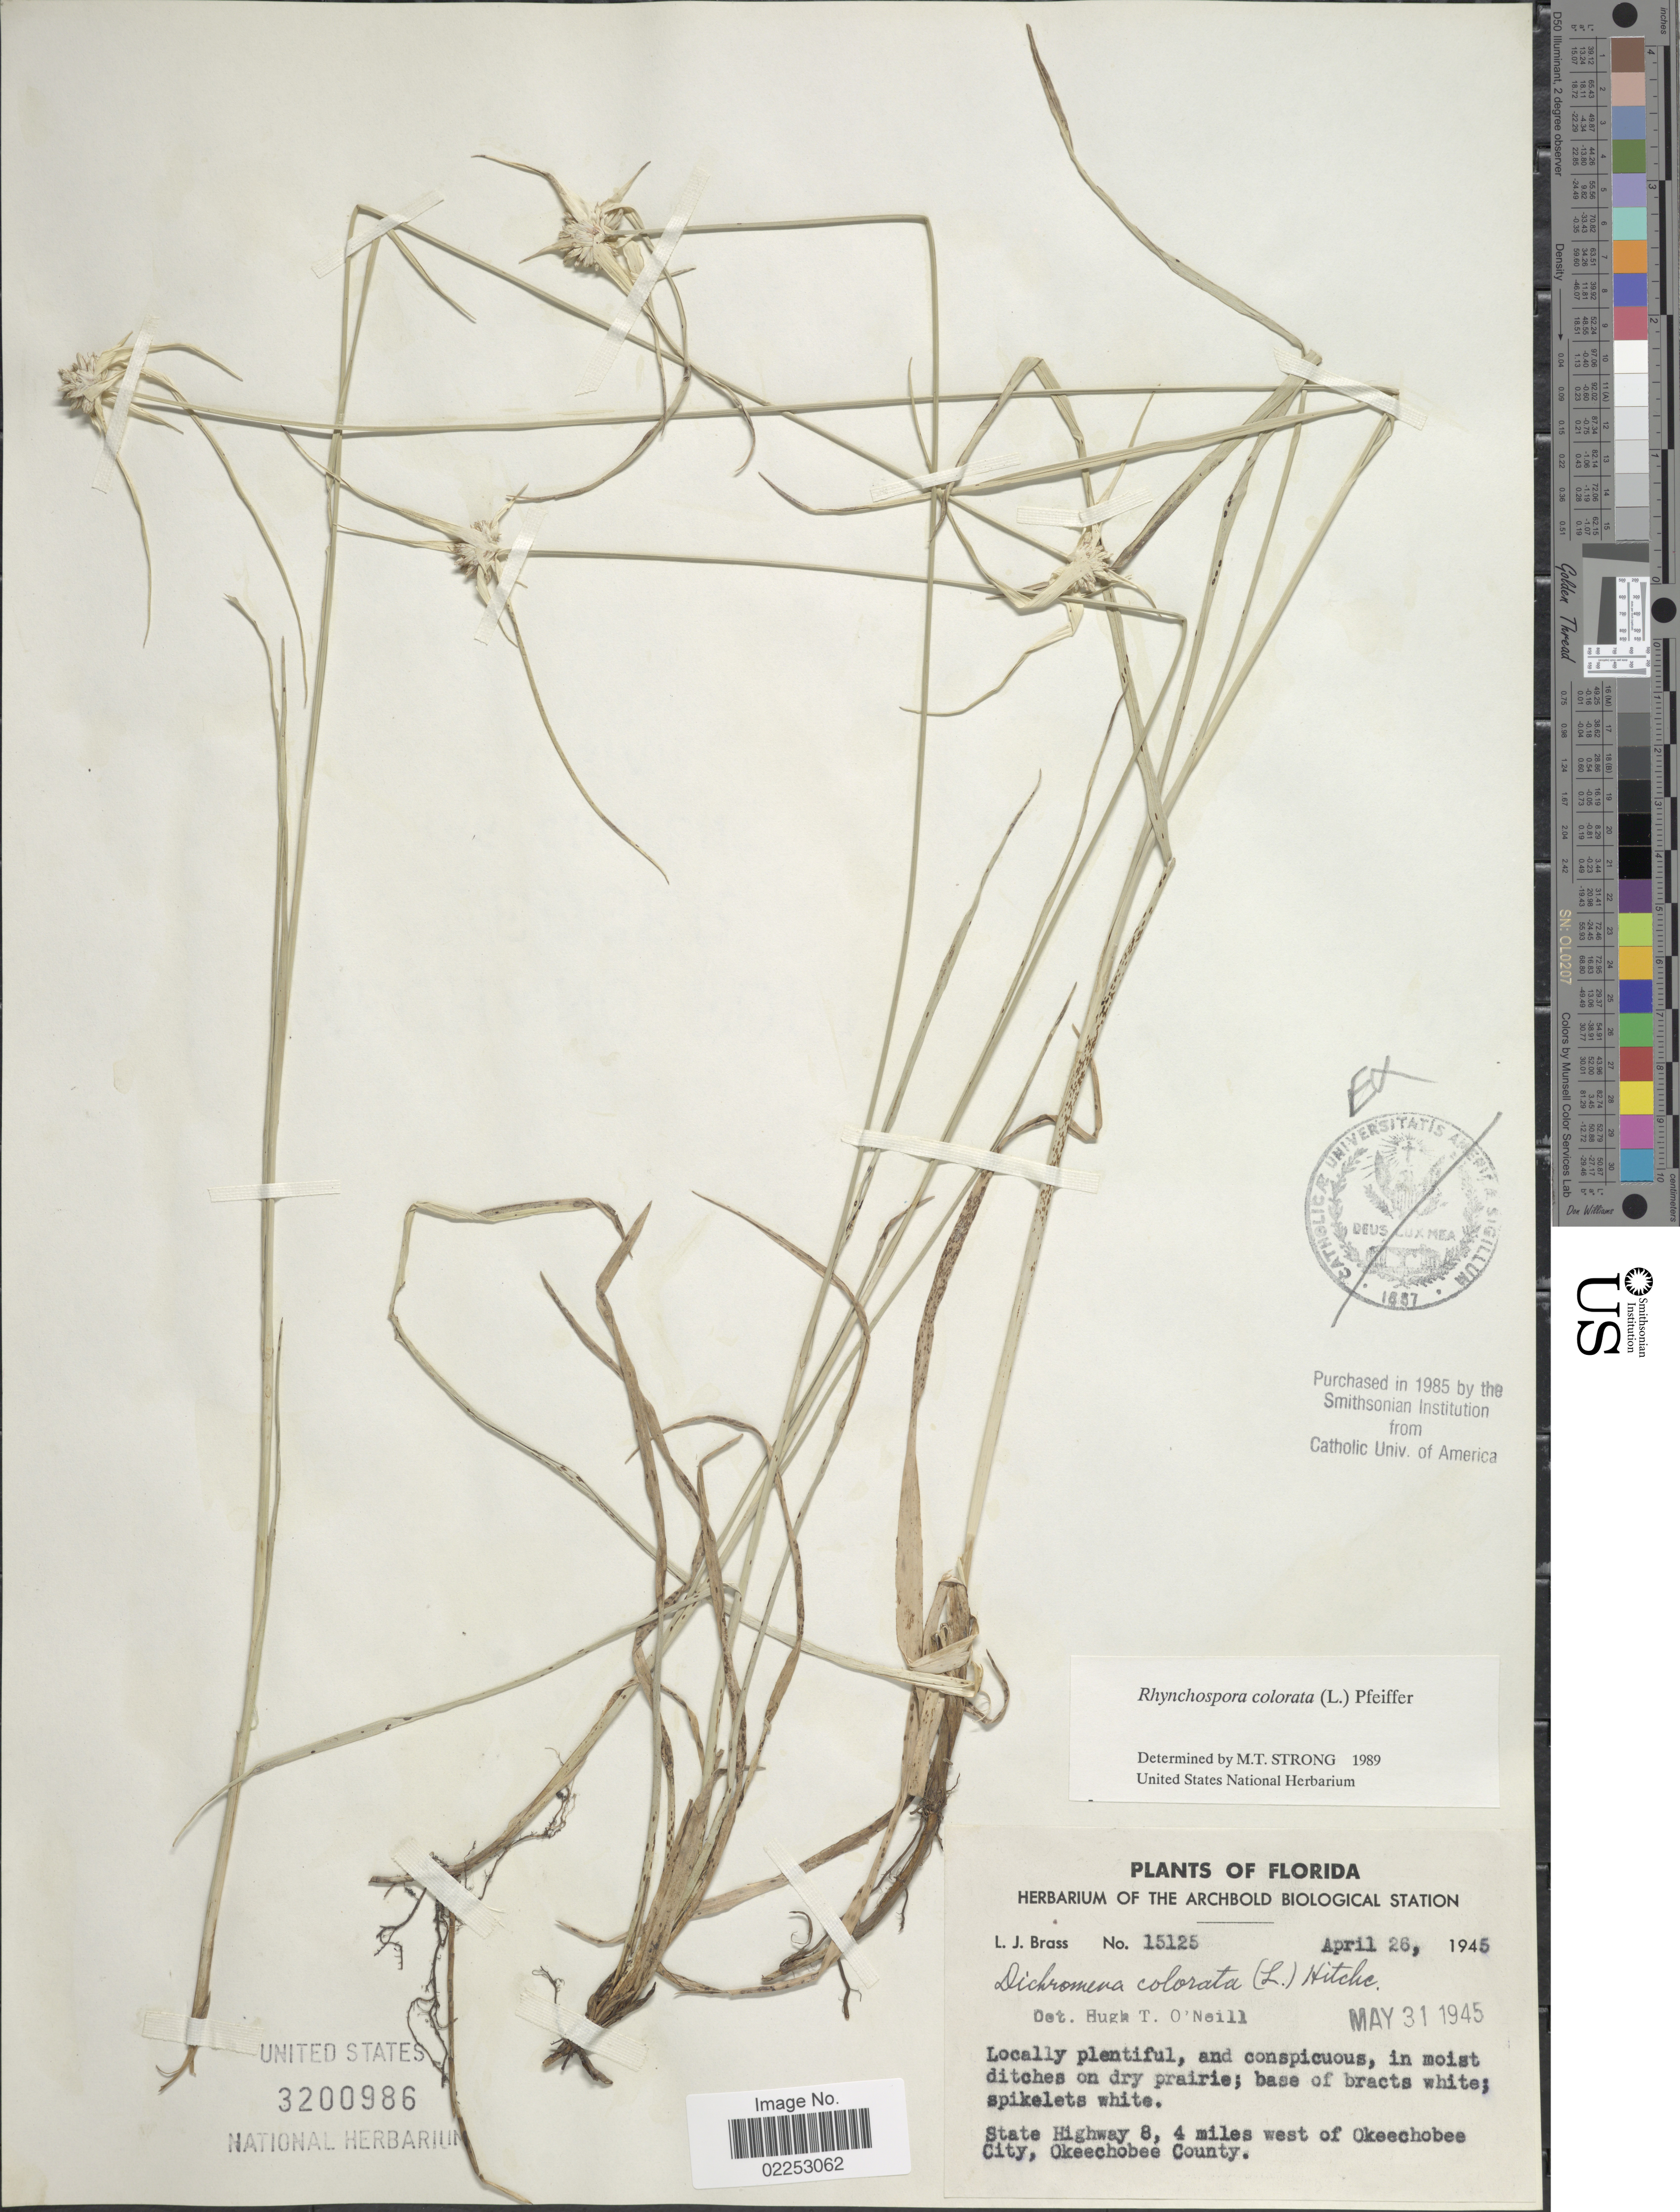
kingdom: Plantae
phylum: Tracheophyta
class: Liliopsida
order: Poales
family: Cyperaceae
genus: Rhynchospora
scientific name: Rhynchospora colorata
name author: (L.) H. Pfeiff.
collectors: L. J. Brass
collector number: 15125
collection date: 1945-04-26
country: United States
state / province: Florida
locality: State Highway 8, 4 miles west of Okeechobee City, Okeechobee County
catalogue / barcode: US 3200986